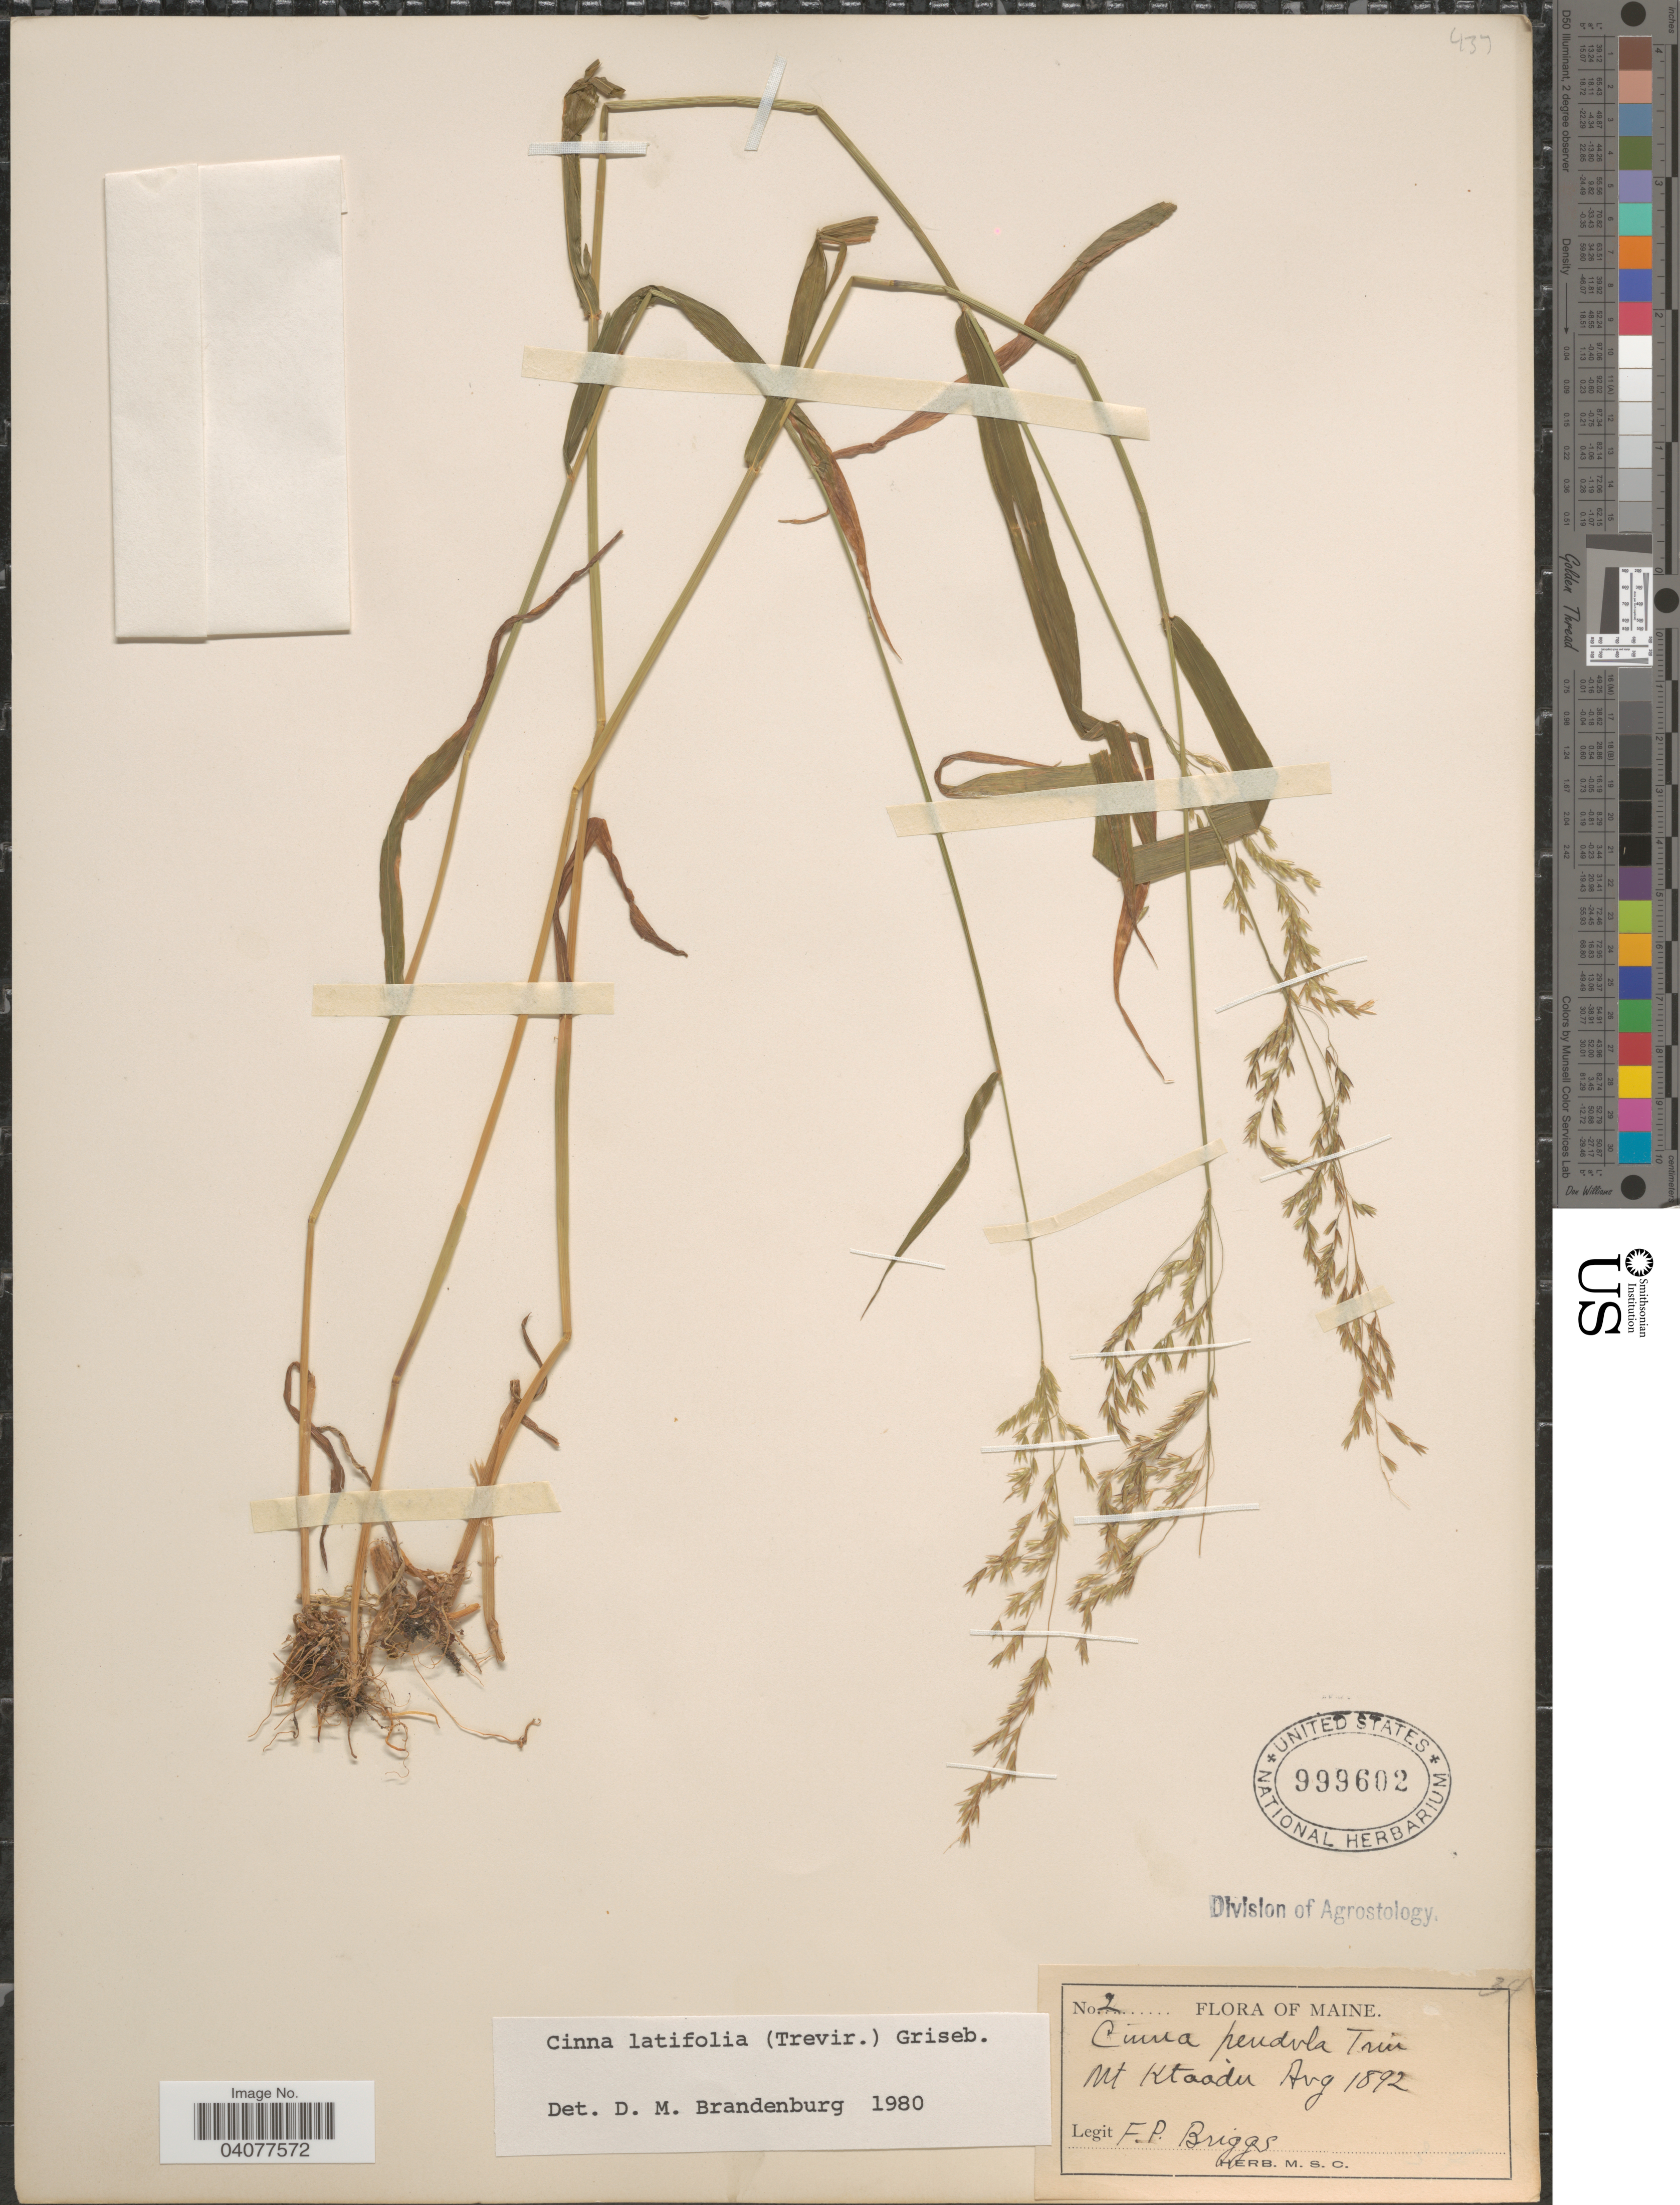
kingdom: Plantae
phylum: Tracheophyta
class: Liliopsida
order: Poales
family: Poaceae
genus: Cinna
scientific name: Cinna latifolia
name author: (Trevir. ex Goeppert) Griseb.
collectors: F. Briggs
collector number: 2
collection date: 1892-08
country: United States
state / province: Maine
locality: Mt Ktaadn.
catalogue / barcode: US 999602